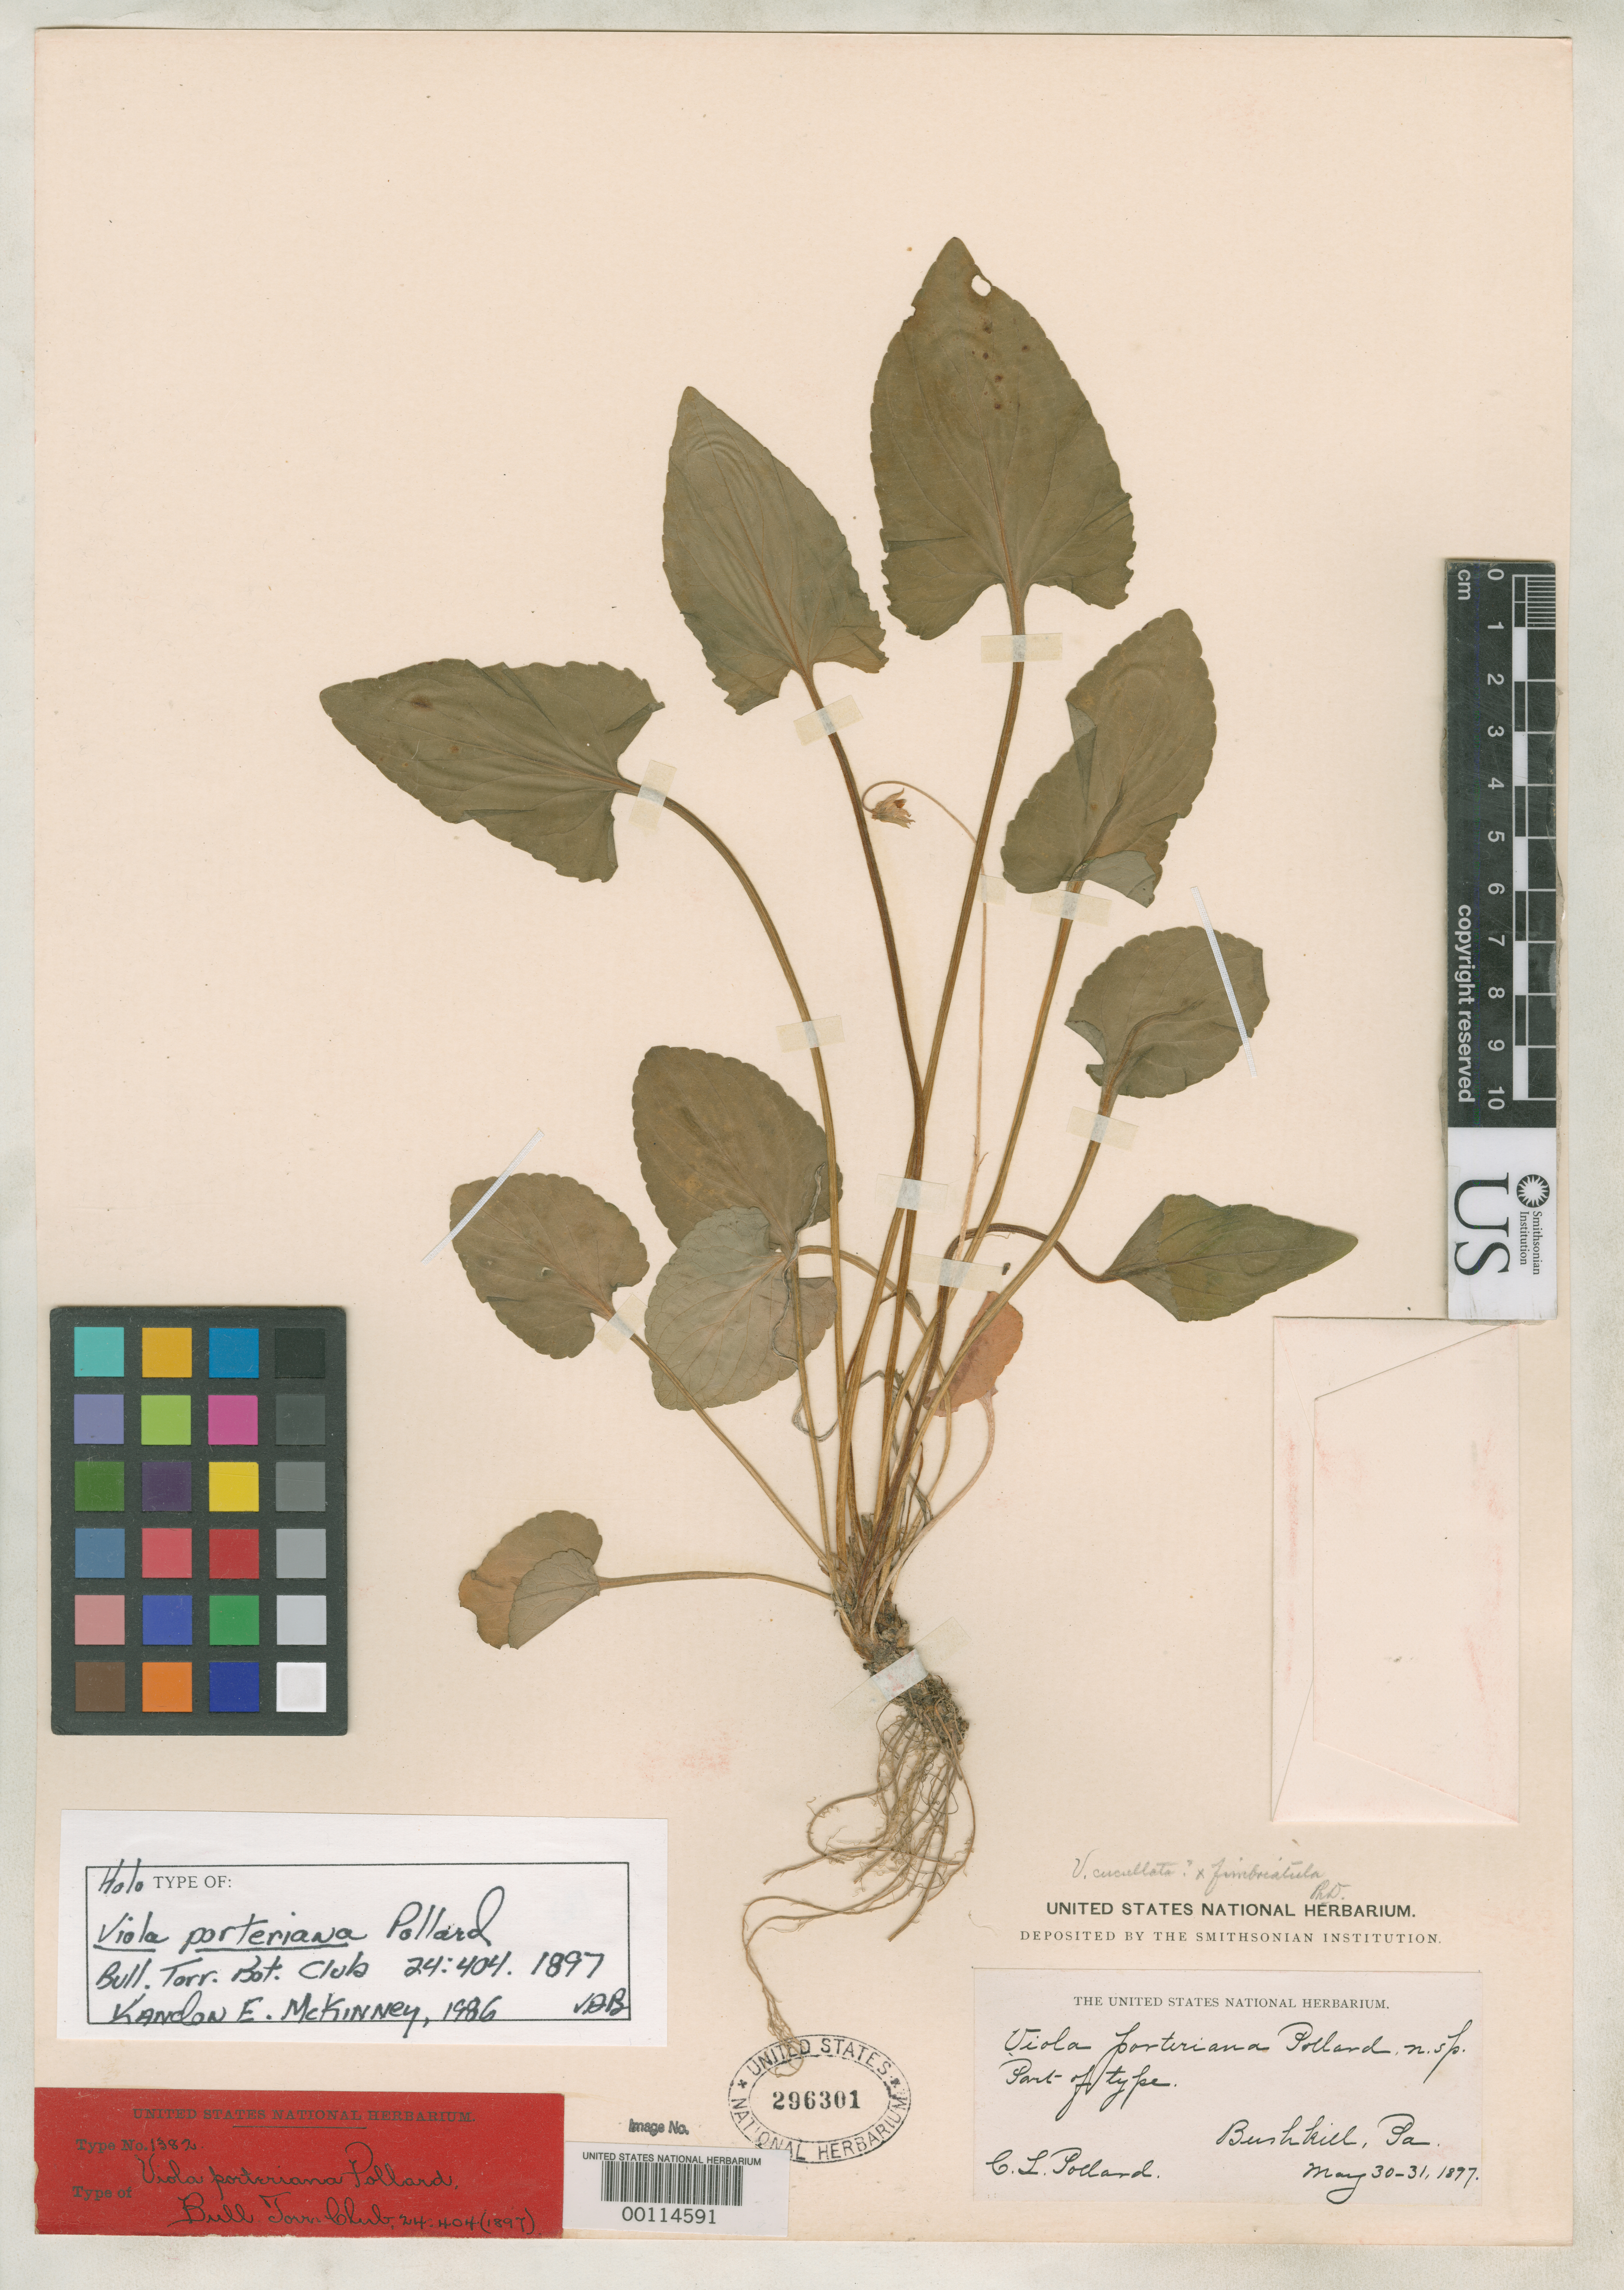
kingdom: Plantae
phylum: Tracheophyta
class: Magnoliopsida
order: Malpighiales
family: Violaceae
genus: Viola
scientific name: Viola parteriana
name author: Pollard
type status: Type Collection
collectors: J. Crawford & C. L. Pollard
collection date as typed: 31 May 1897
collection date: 1897-05-31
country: United States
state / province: Pennsylvania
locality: Bushkill Falls.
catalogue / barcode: US 296301